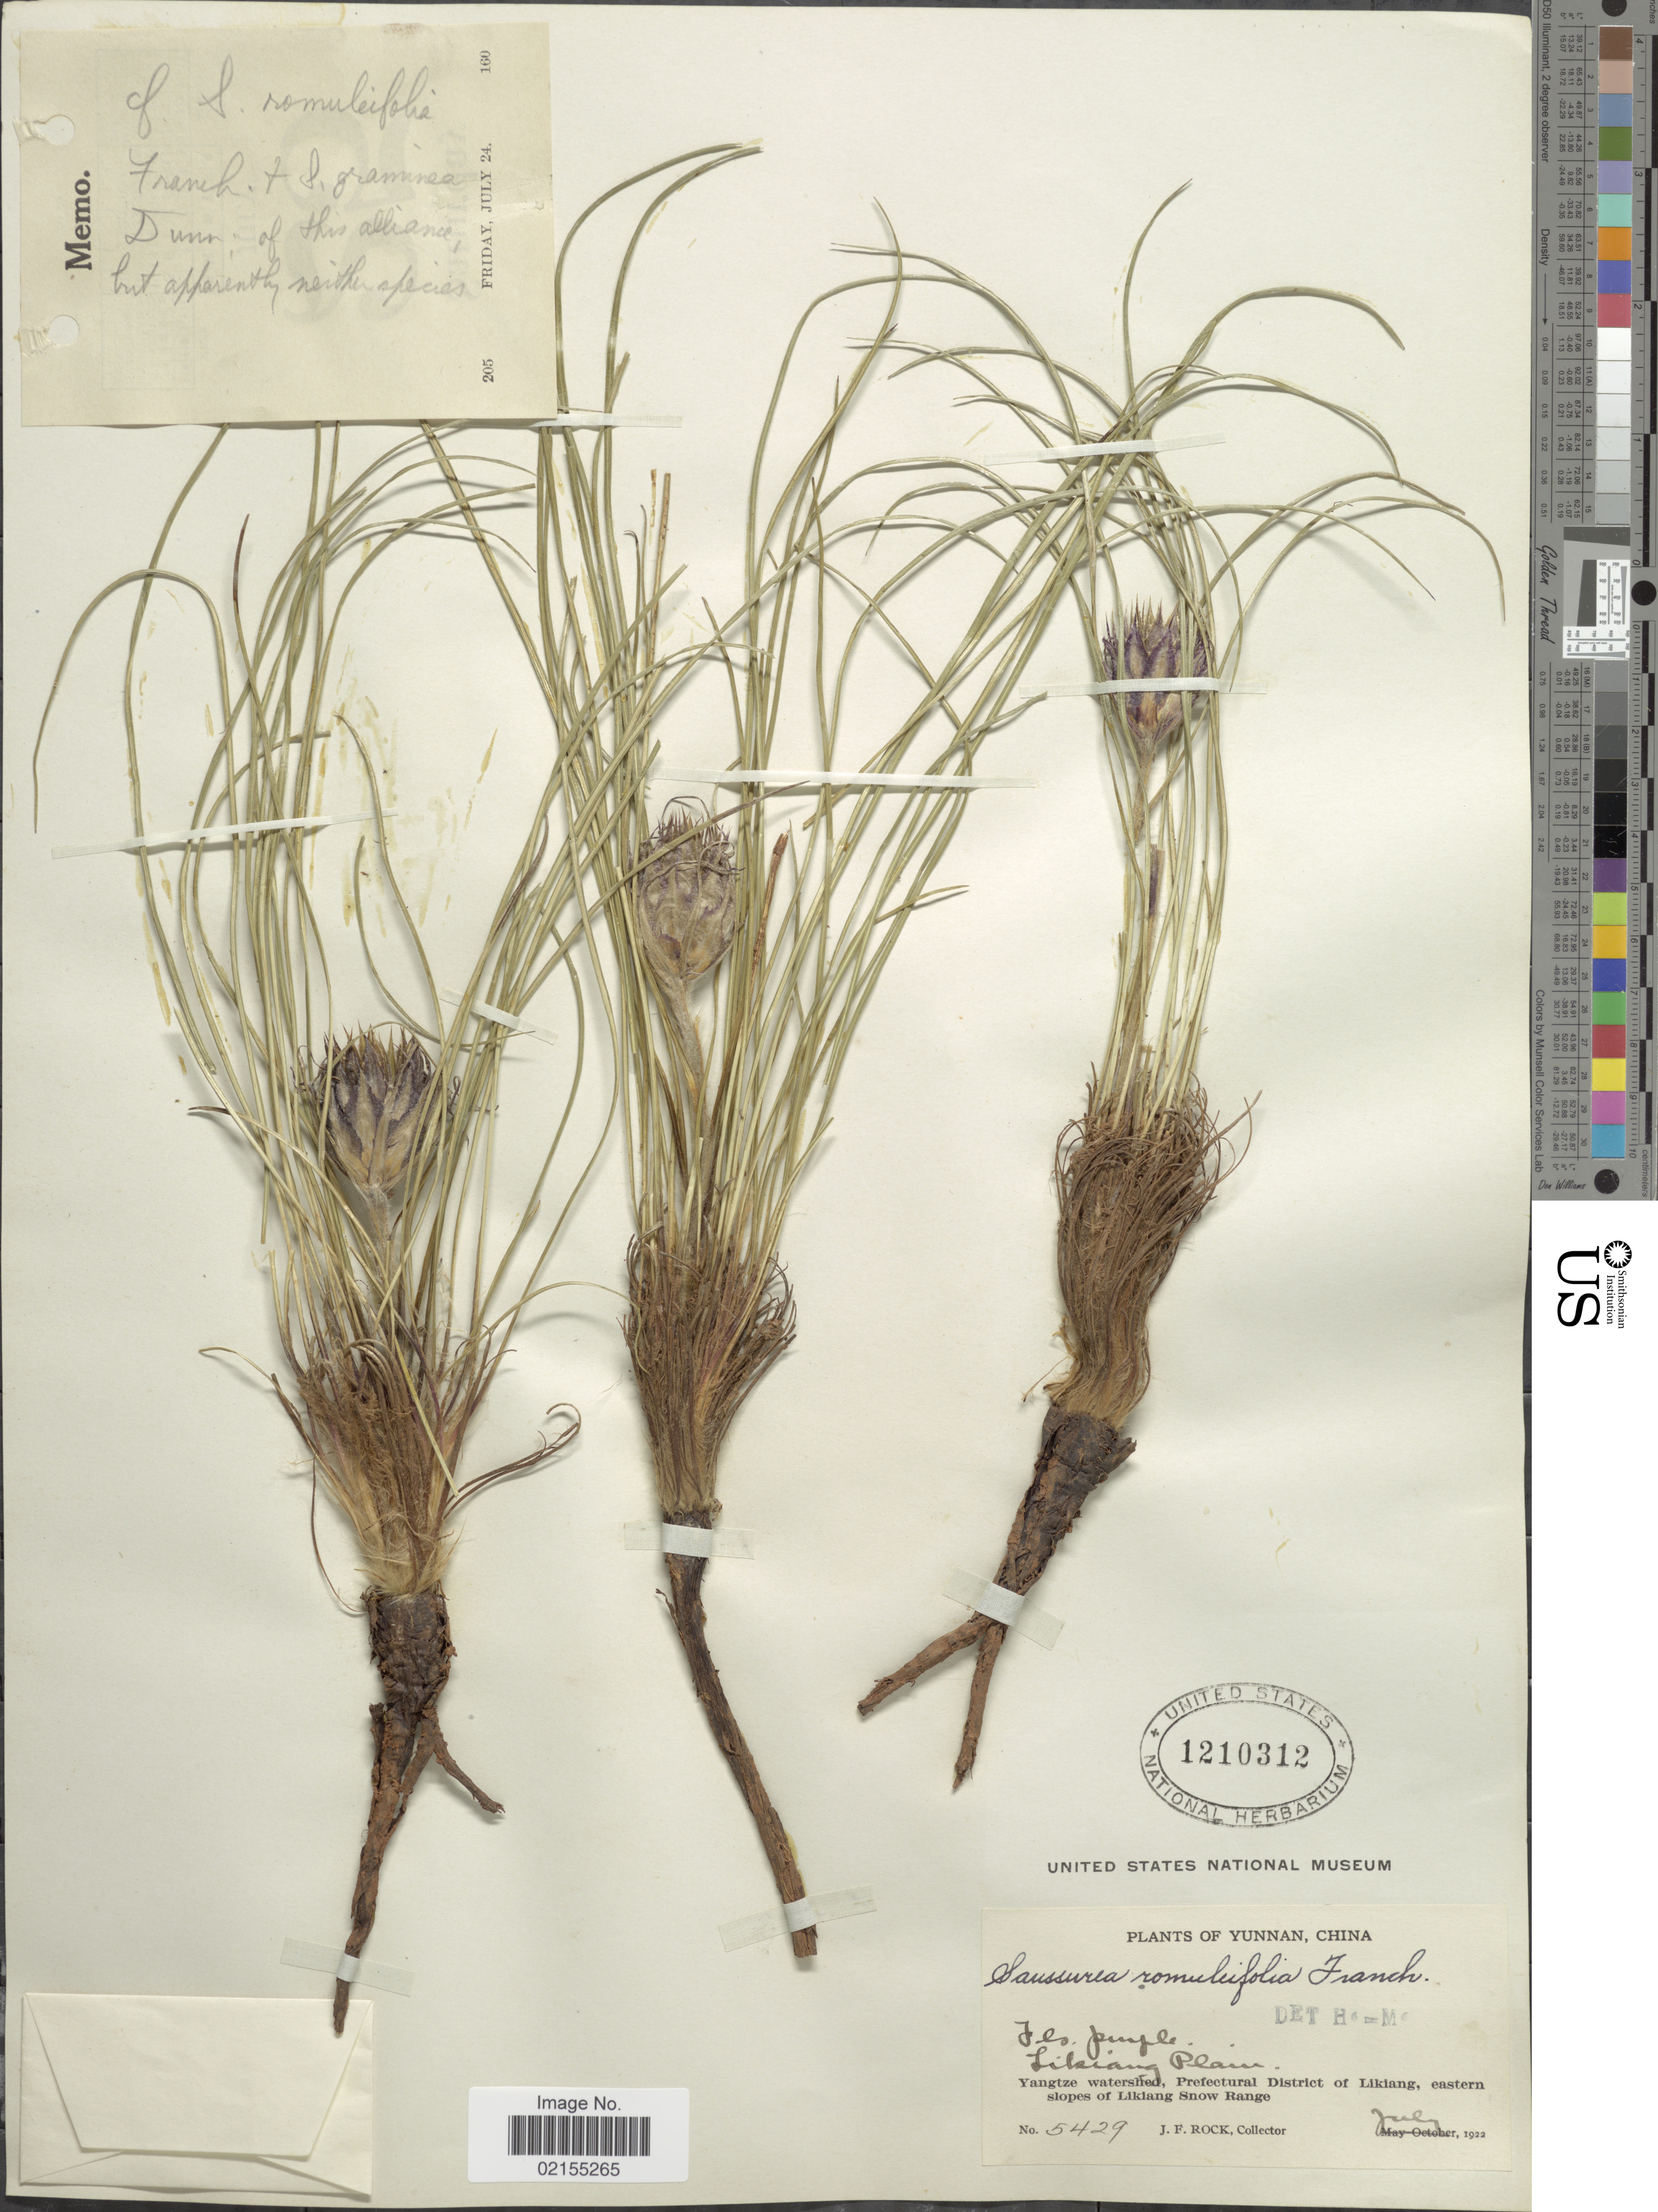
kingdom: Plantae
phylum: Tracheophyta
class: Magnoliopsida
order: Asterales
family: Asteraceae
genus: Saussurea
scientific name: Saussurea romuleifolia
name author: Franch.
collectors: J. Rock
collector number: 5429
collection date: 1922-07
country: China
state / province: Yunnan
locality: Yunnan, China, Likiang Plain, Yangtze watershed, Prefectural District of Likiang, eastern slopes of Likiang Snow Range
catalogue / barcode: US 1210312